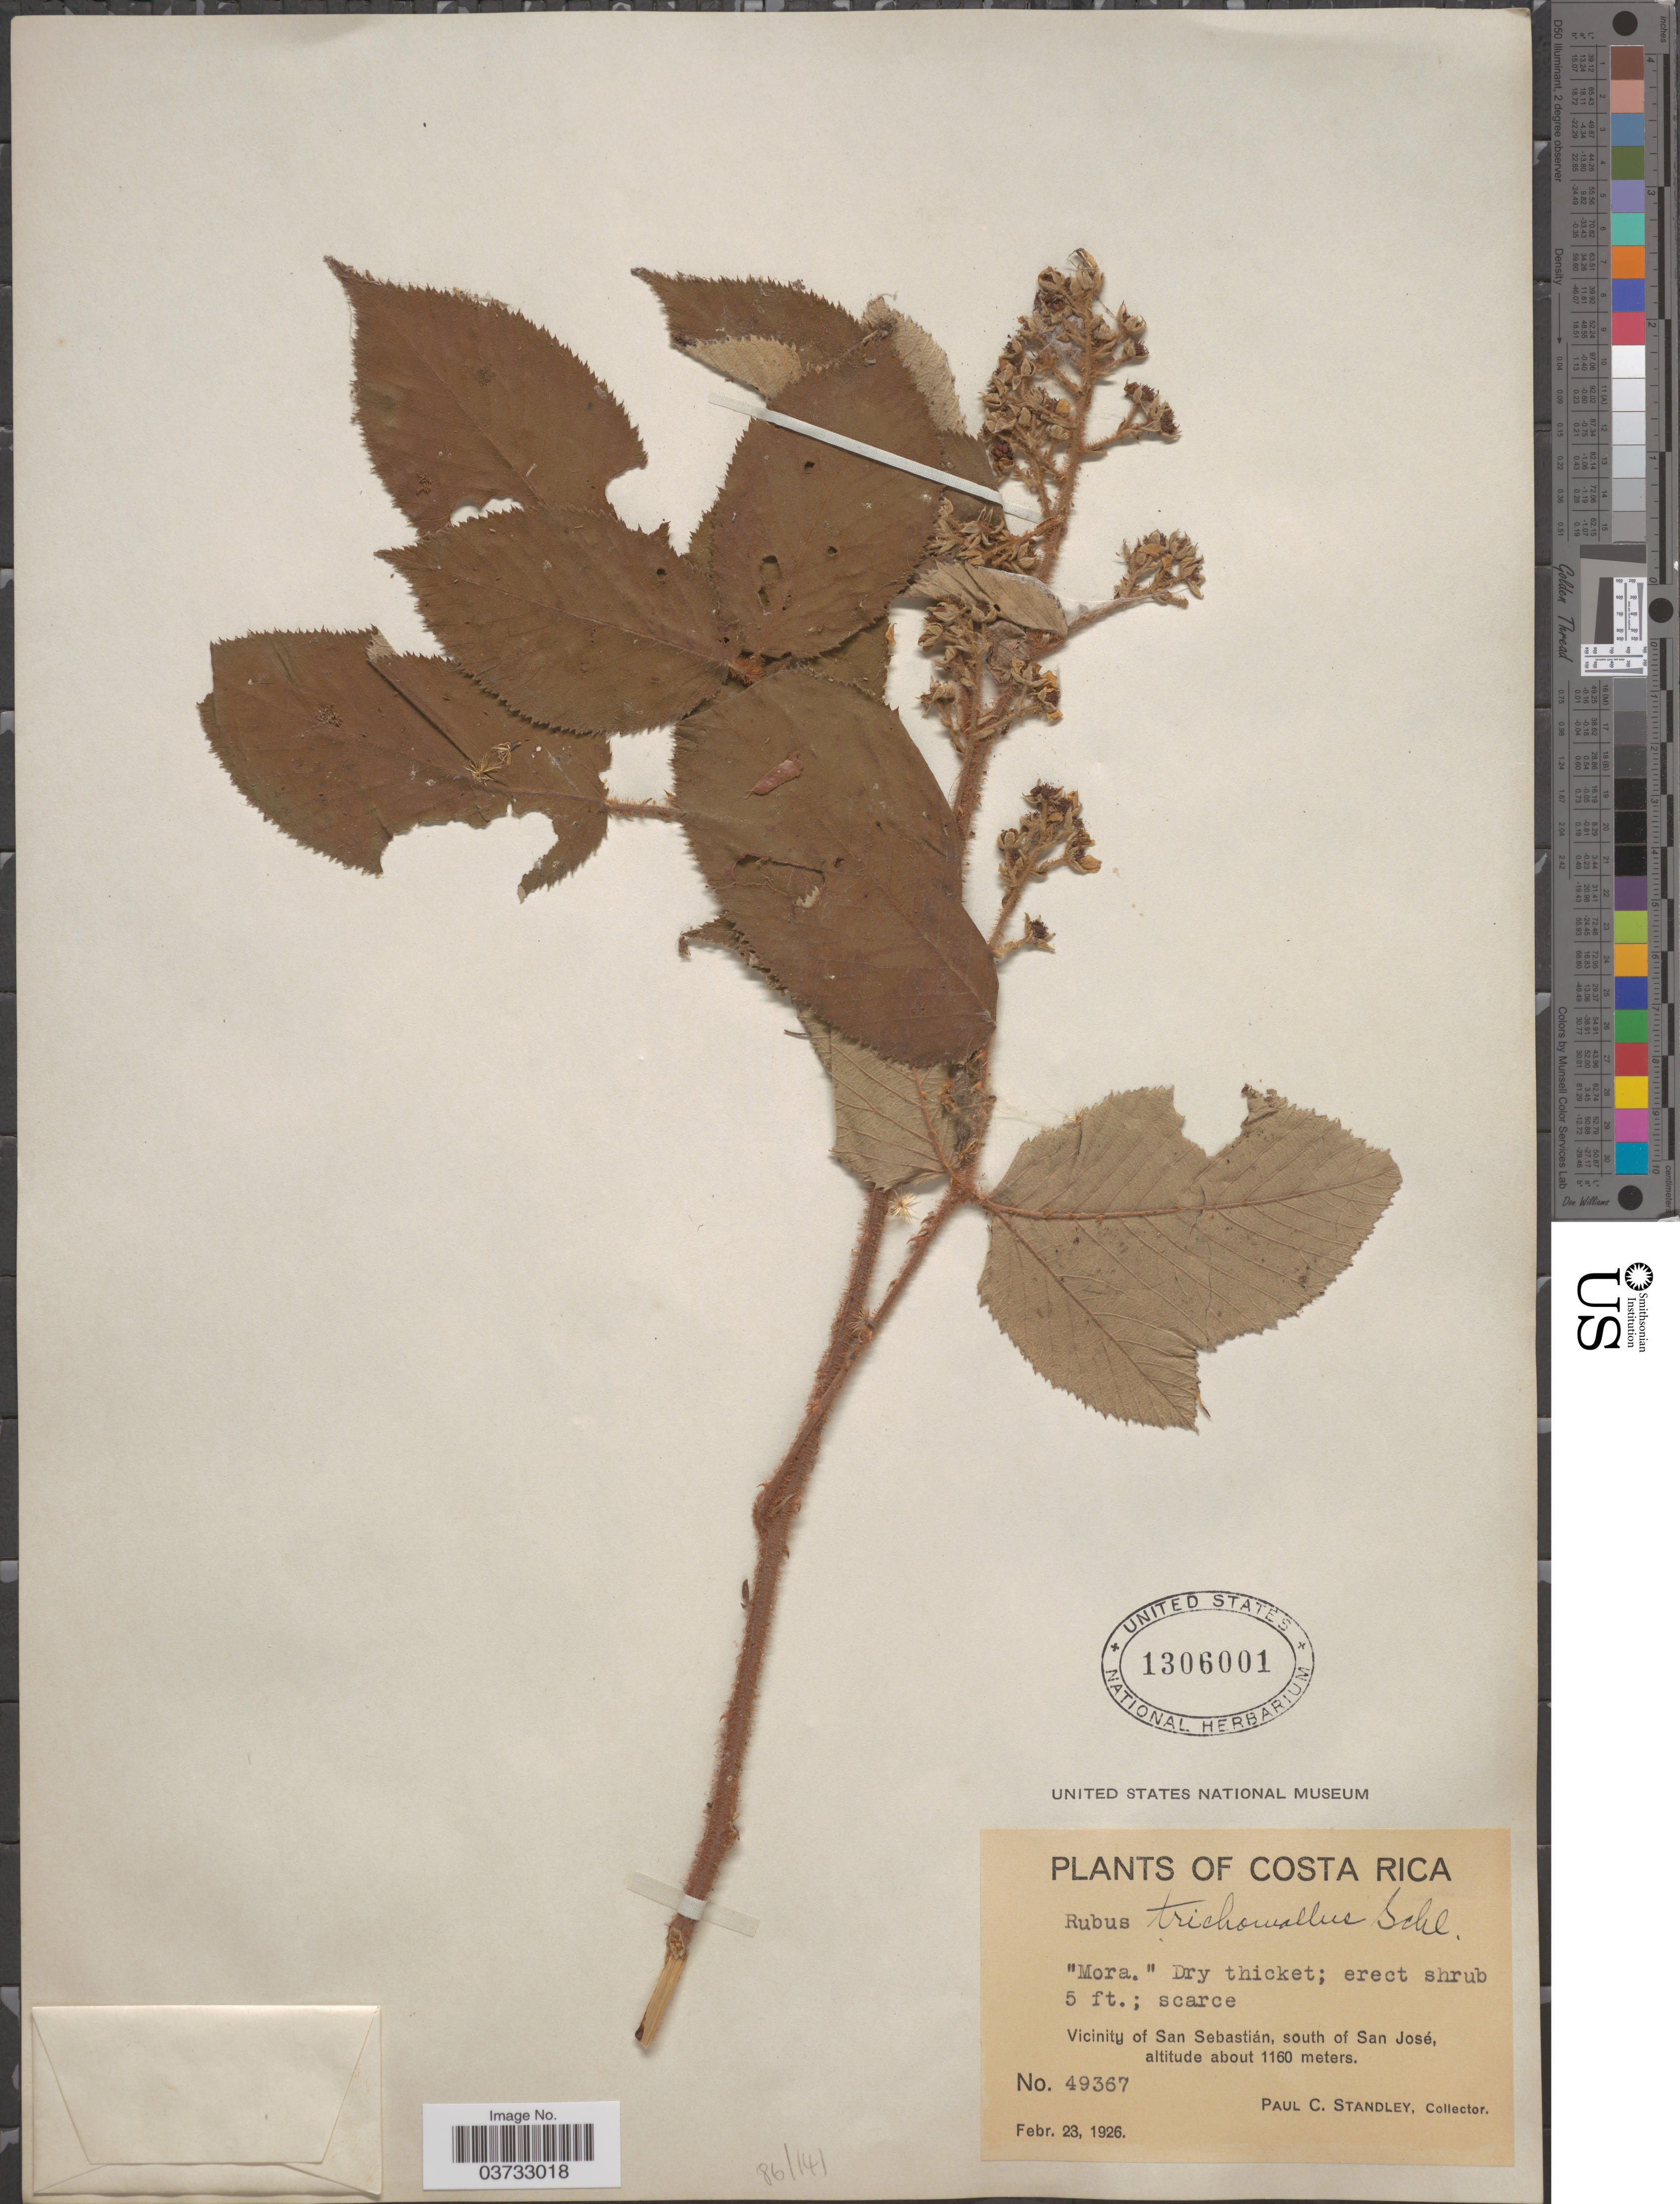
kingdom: Plantae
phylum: Tracheophyta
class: Magnoliopsida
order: Rosales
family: Rosaceae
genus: Rubus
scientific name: Rubus trichomallus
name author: Schltdl.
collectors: P. C. Standley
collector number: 49367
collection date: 1926-02-23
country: Costa Rica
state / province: San José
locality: Vicinity of San Sebastián, south of San José.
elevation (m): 1160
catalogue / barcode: US 1306001